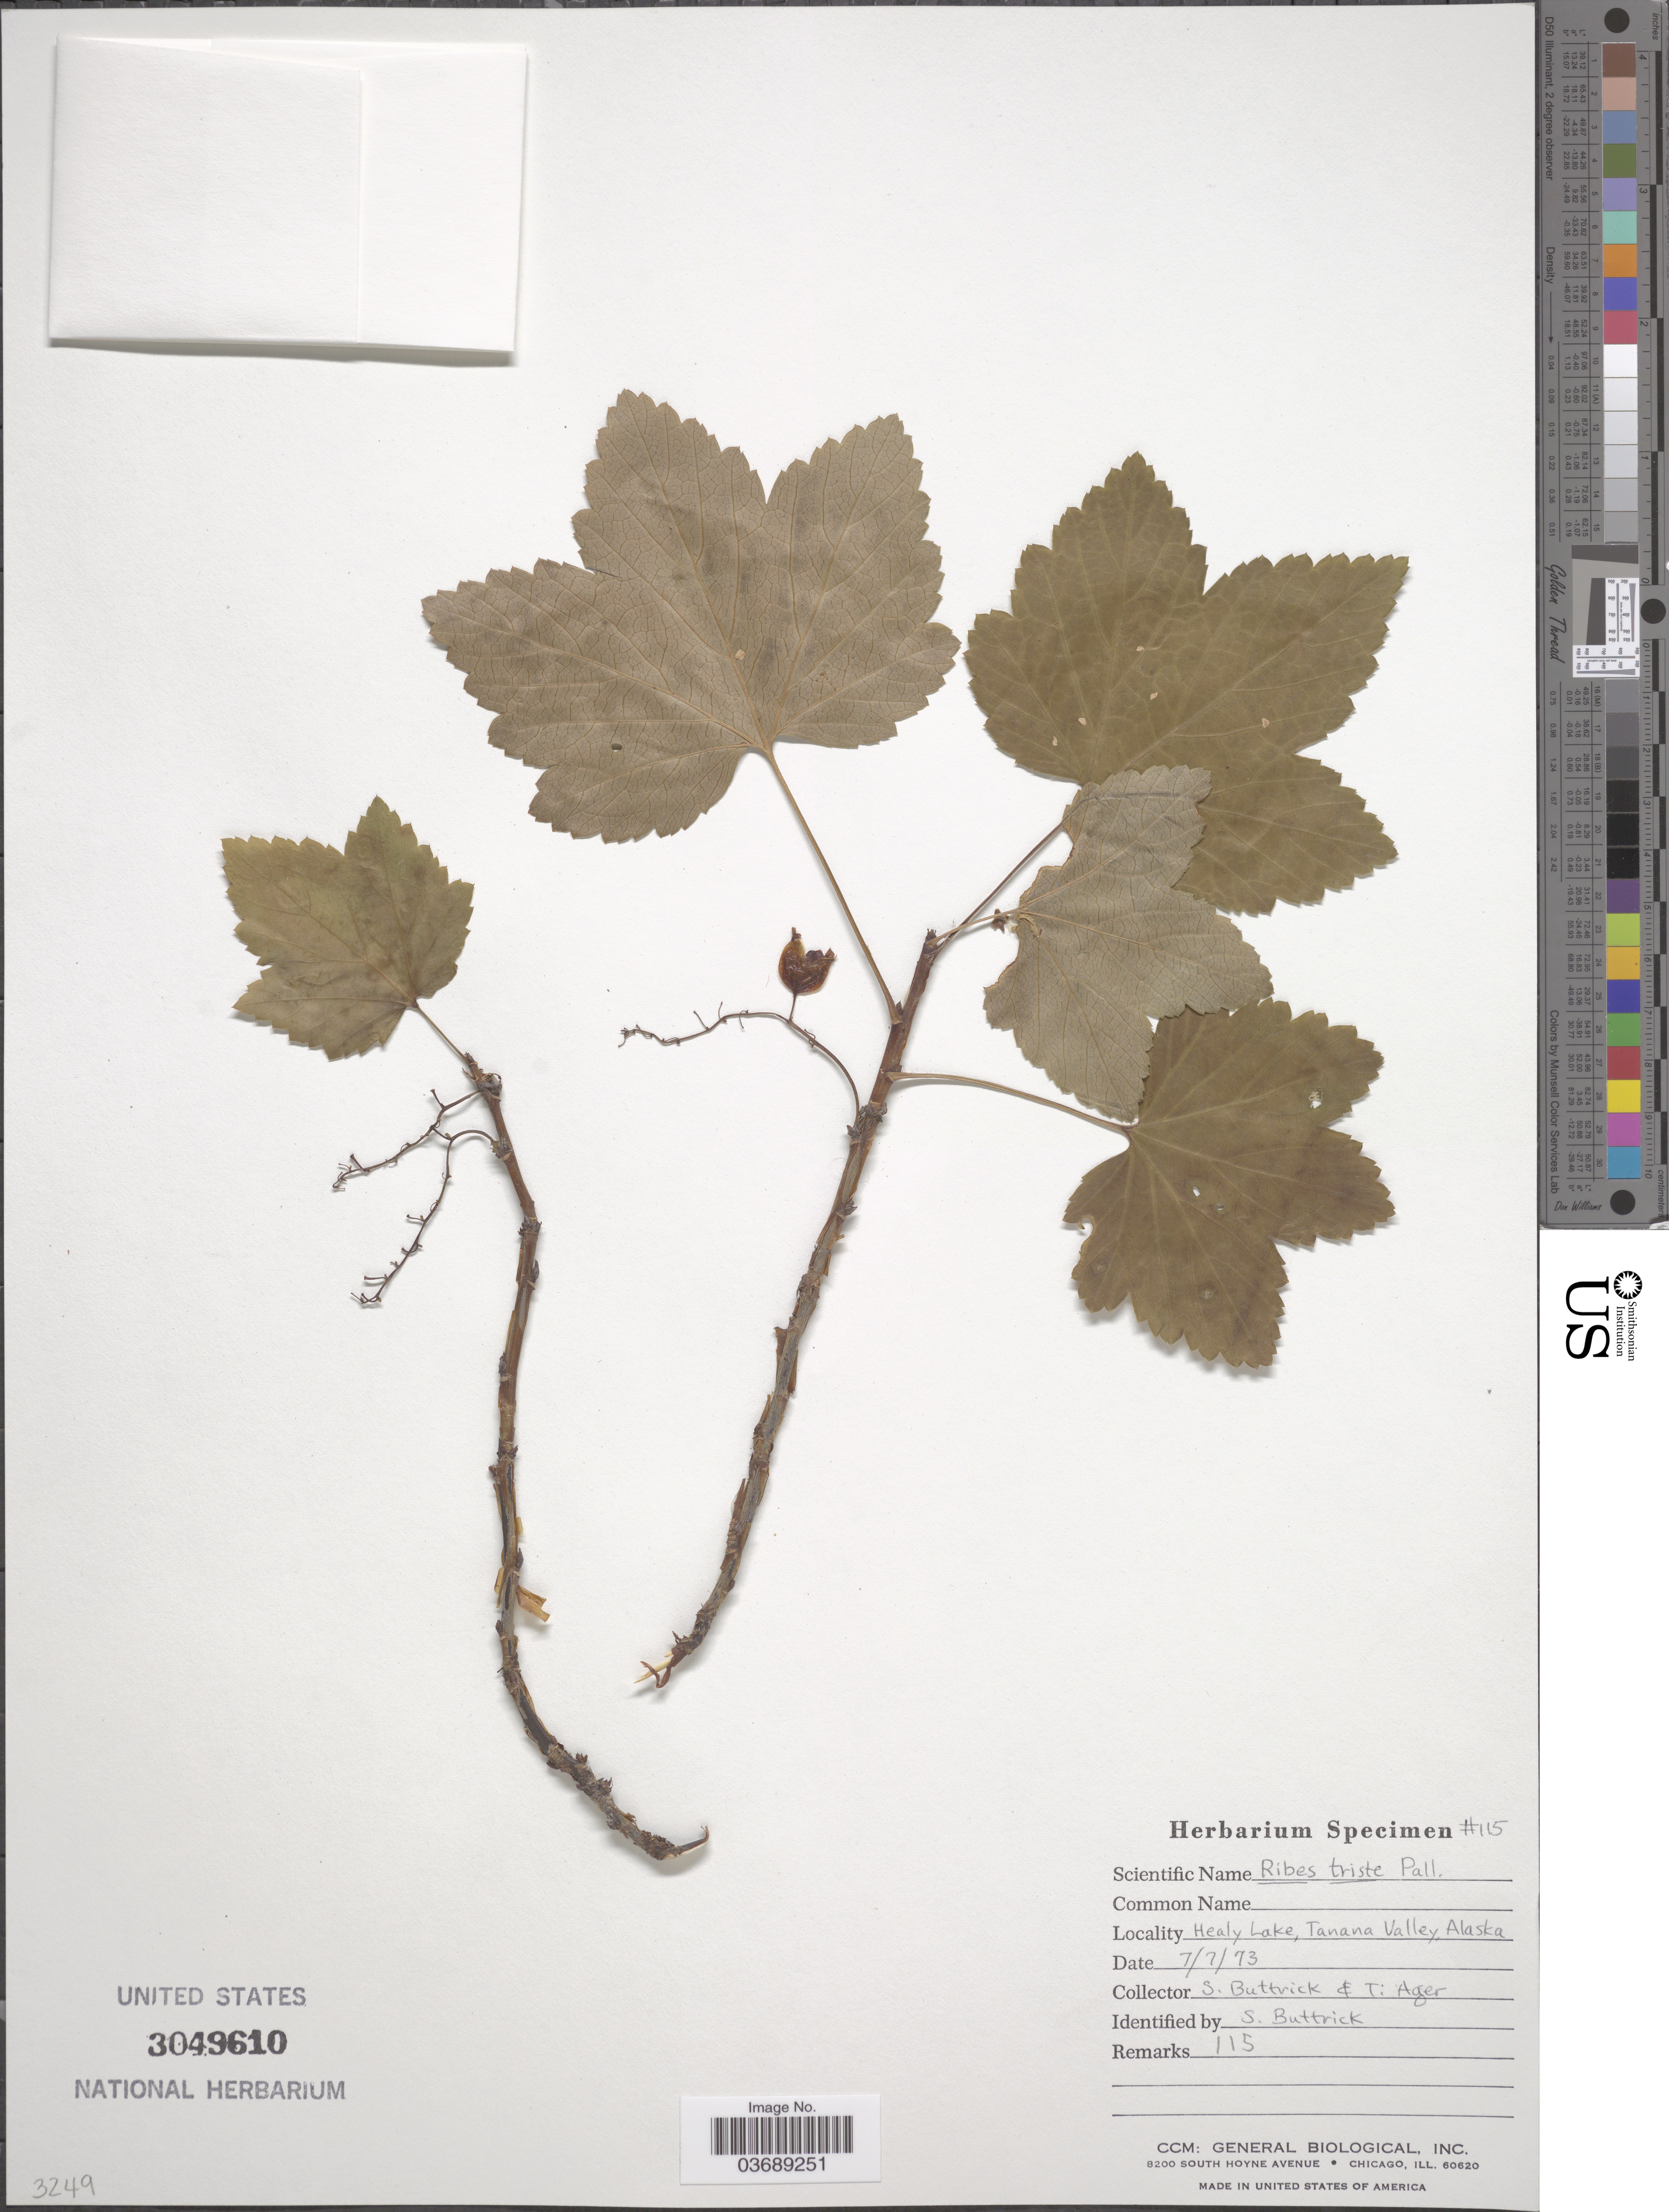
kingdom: Plantae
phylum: Tracheophyta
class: Magnoliopsida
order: Saxifragales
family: Grossulariaceae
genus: Ribes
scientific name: Ribes triste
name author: Pall.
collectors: S. Buttrick & T. Ager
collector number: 115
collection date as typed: Transcribed d/m/y: 7/7/73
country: United States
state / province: Alaska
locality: Healy Lake, Tanana Valley.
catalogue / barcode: US 3049610